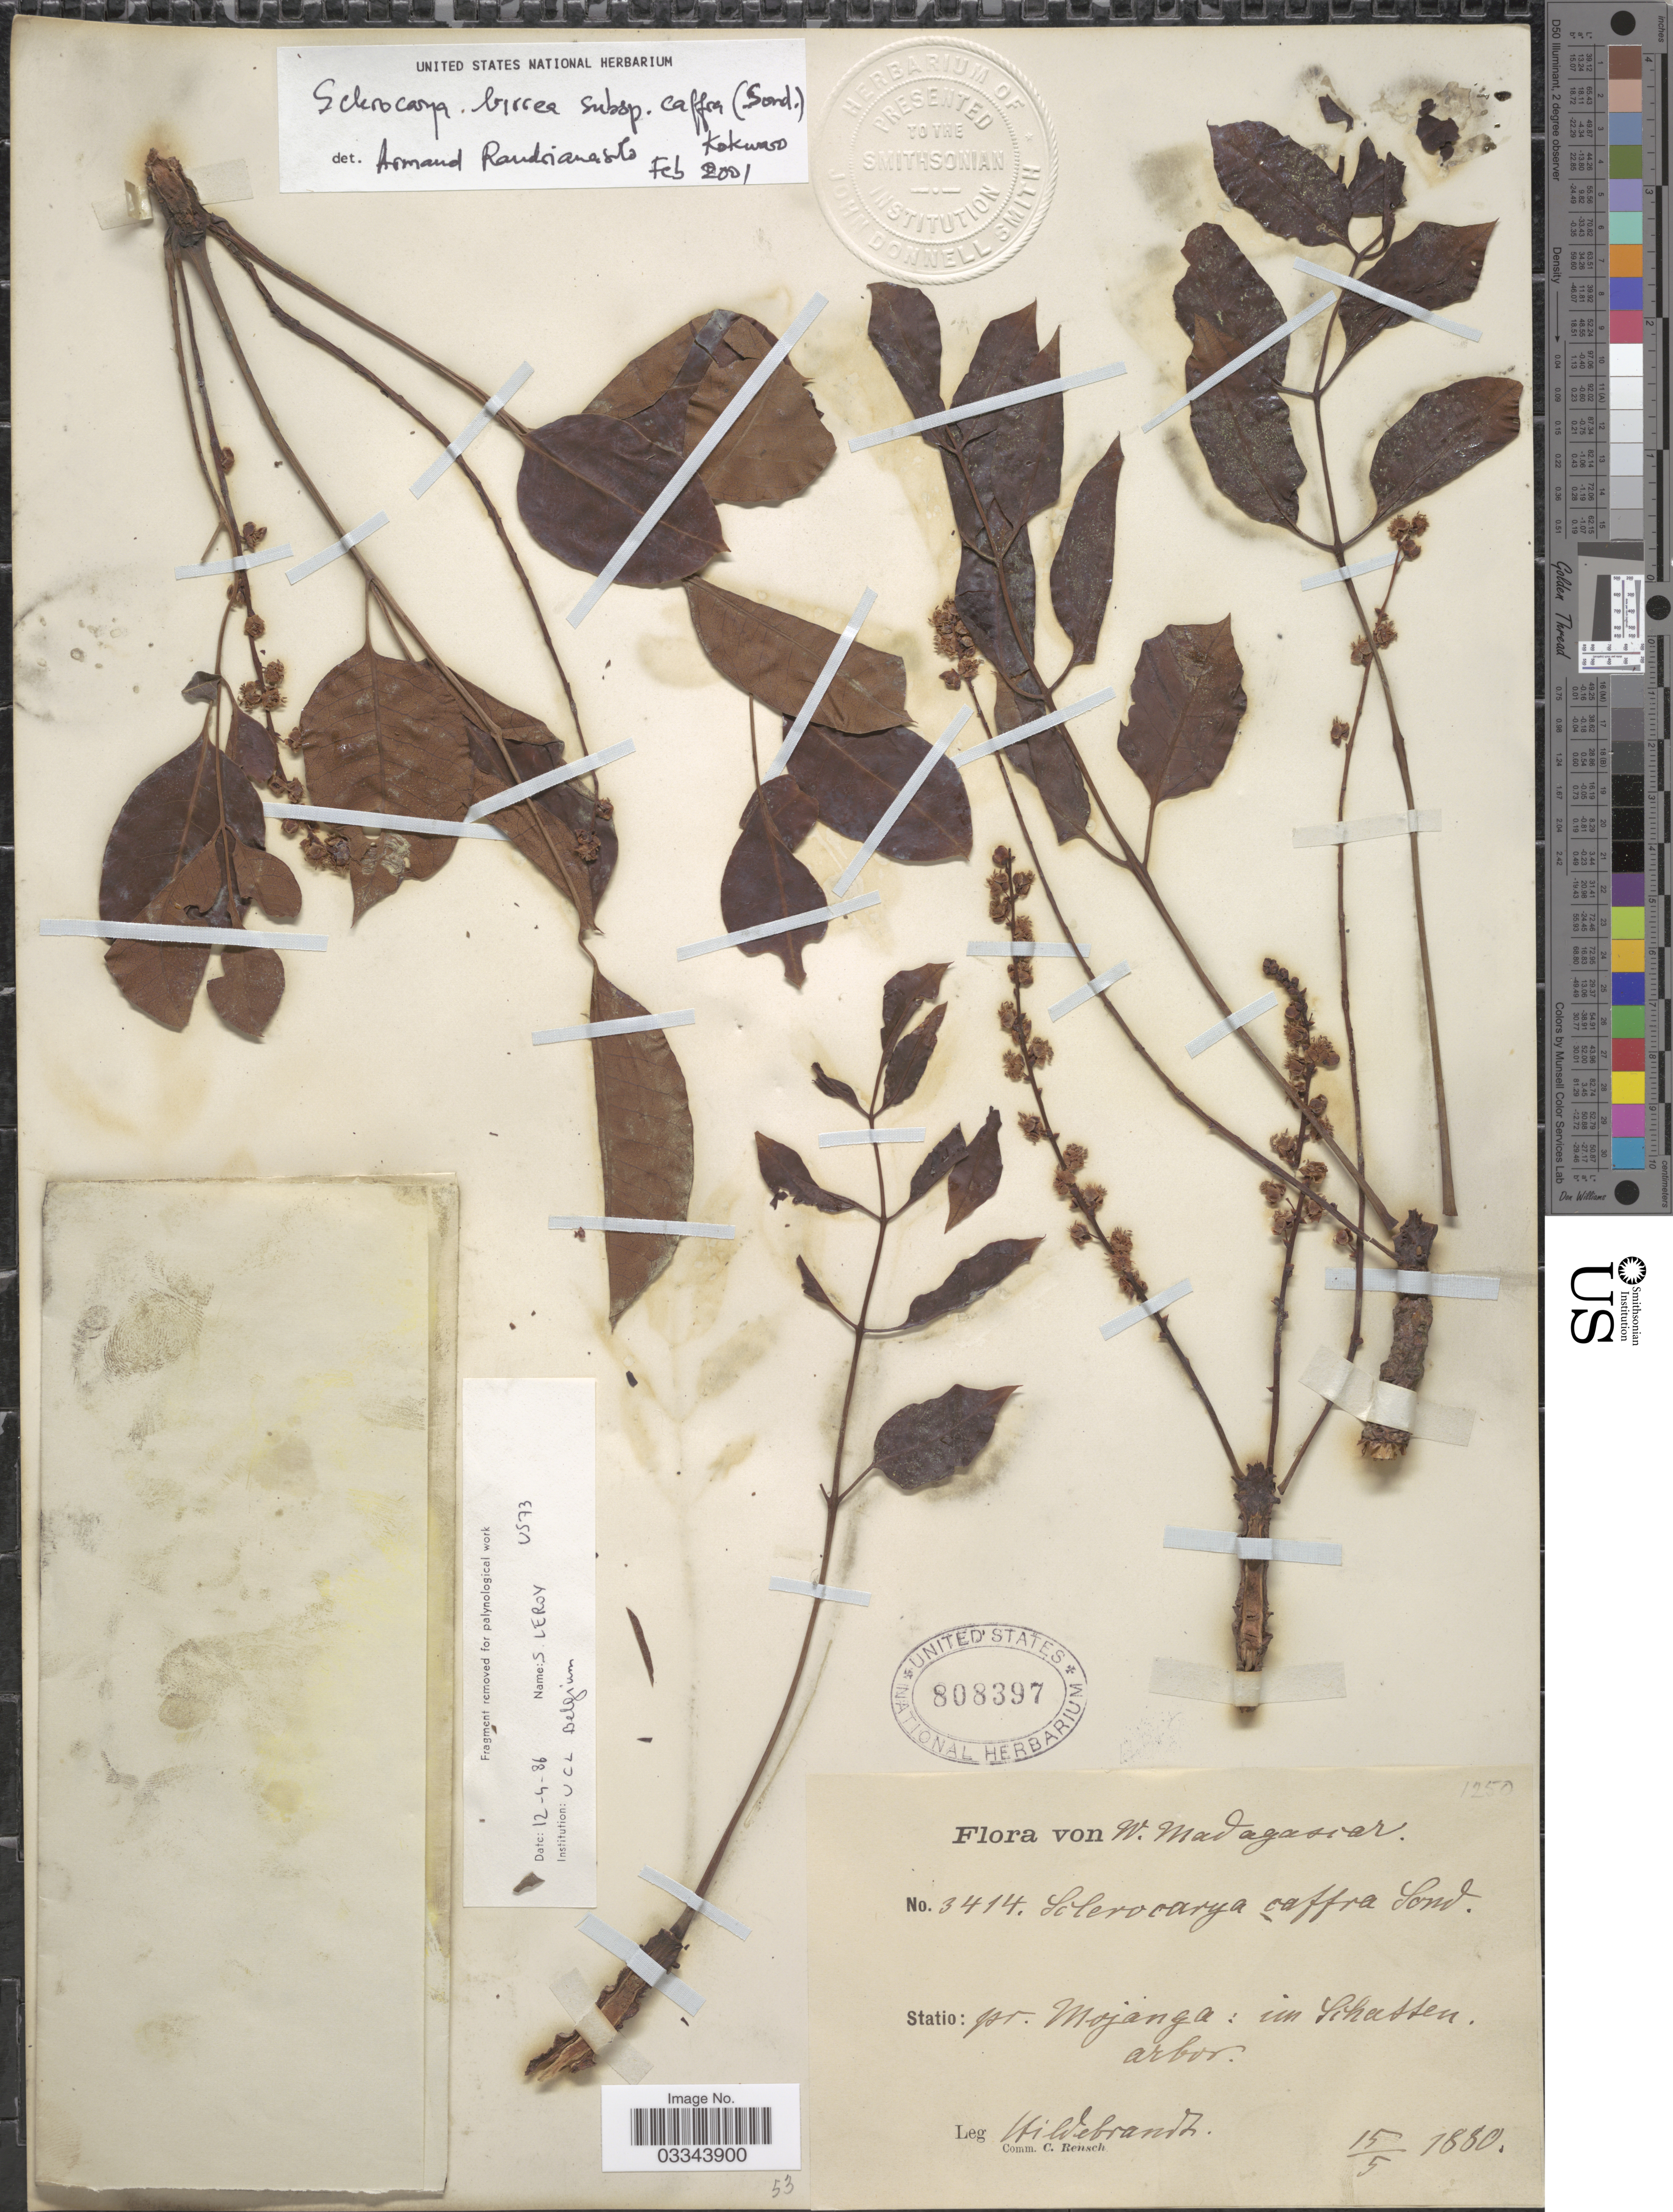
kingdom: Plantae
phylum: Tracheophyta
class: Magnoliopsida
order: Sapindales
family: Anacardiaceae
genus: Sclerocarya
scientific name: Sclerocarya birrea subsp. caffra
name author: (Sond.) Kokwaro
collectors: U. Webrandt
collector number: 1250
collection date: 1880-05-15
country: Madagascar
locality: W. Madagascar, Statio: pr. Mojanga: im Schatten.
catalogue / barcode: US 808397